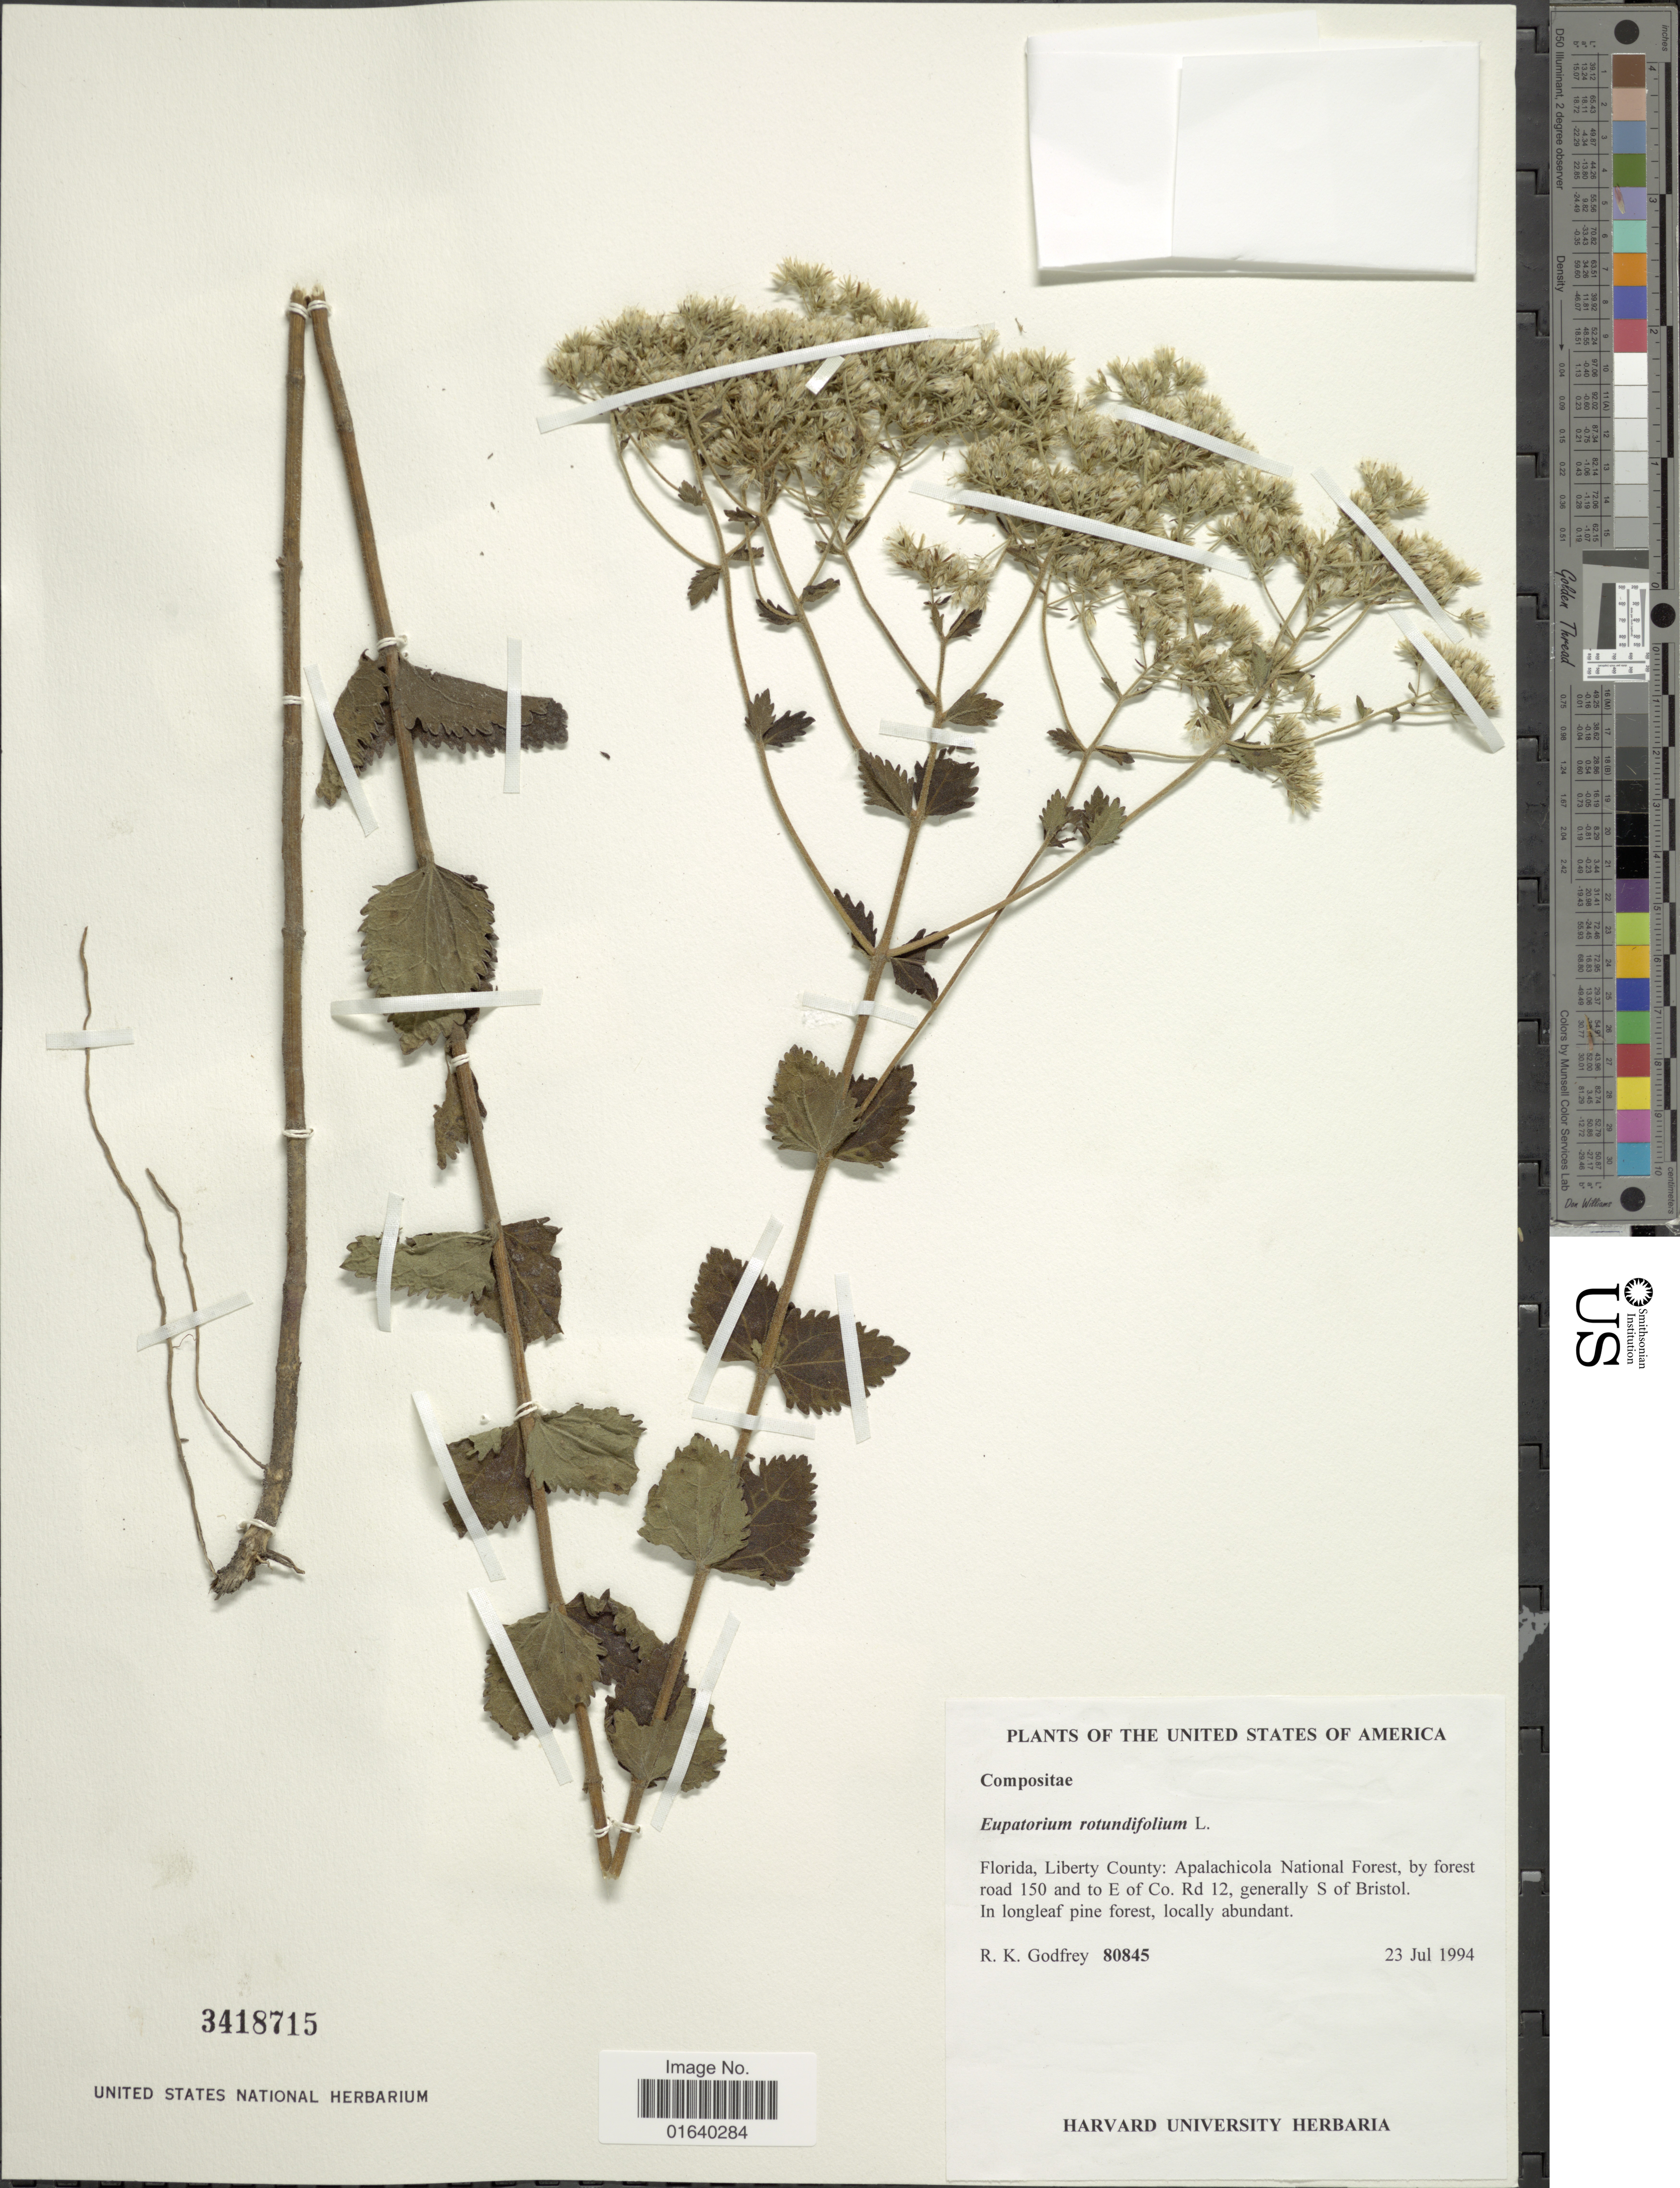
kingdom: Plantae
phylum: Tracheophyta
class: Magnoliopsida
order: Asterales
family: Asteraceae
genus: Eupatorium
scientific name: Eupatorium rotundifolium var. ovatum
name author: (Bigelow) J.D. Montgom. & Fairbrothers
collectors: R. K. Godfrey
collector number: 80845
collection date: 1994-07-23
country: United States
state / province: Florida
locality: The United States of America, Liberty County: Apalachicola National Forest, by forest road 150 and to E of Co. Rd 12, generally S of Bristol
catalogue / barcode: US 3418715